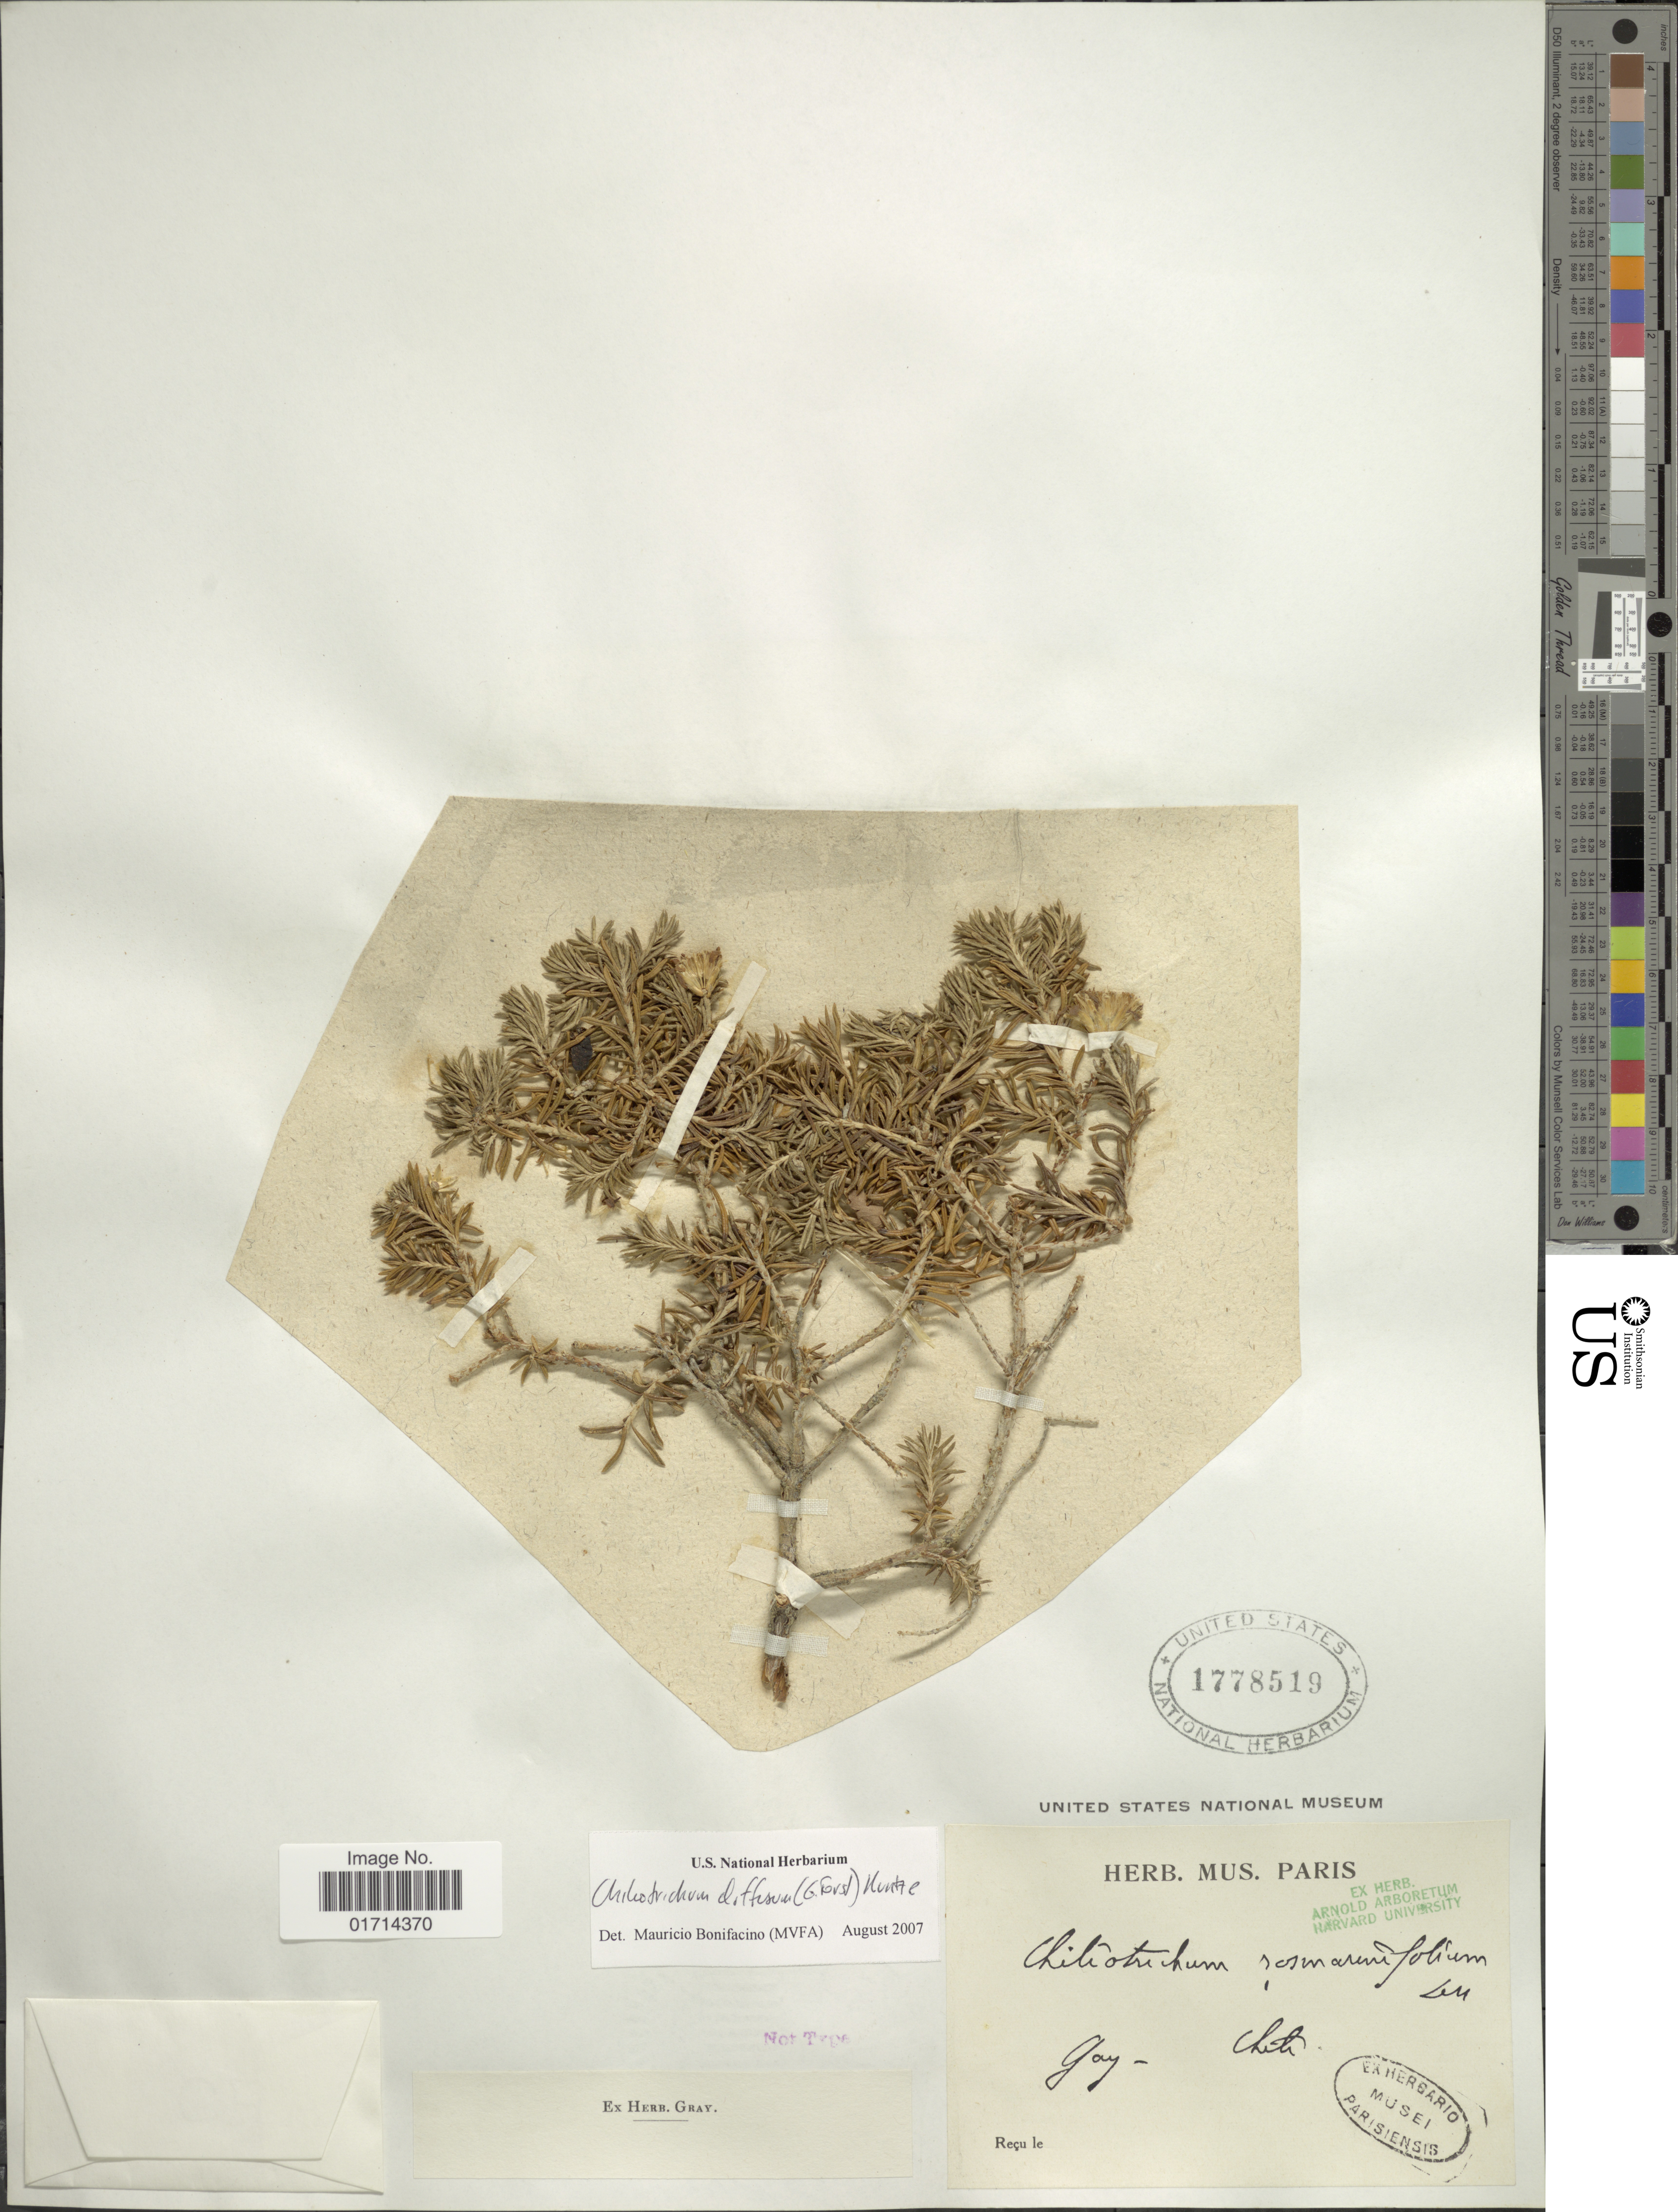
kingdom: Plantae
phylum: Tracheophyta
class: Magnoliopsida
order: Asterales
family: Asteraceae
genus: Chiliotrichum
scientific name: Chiliotrichum rosmarinifolium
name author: Less.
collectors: ex herb. Mus. Paris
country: Chile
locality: Chili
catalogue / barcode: US 1778519